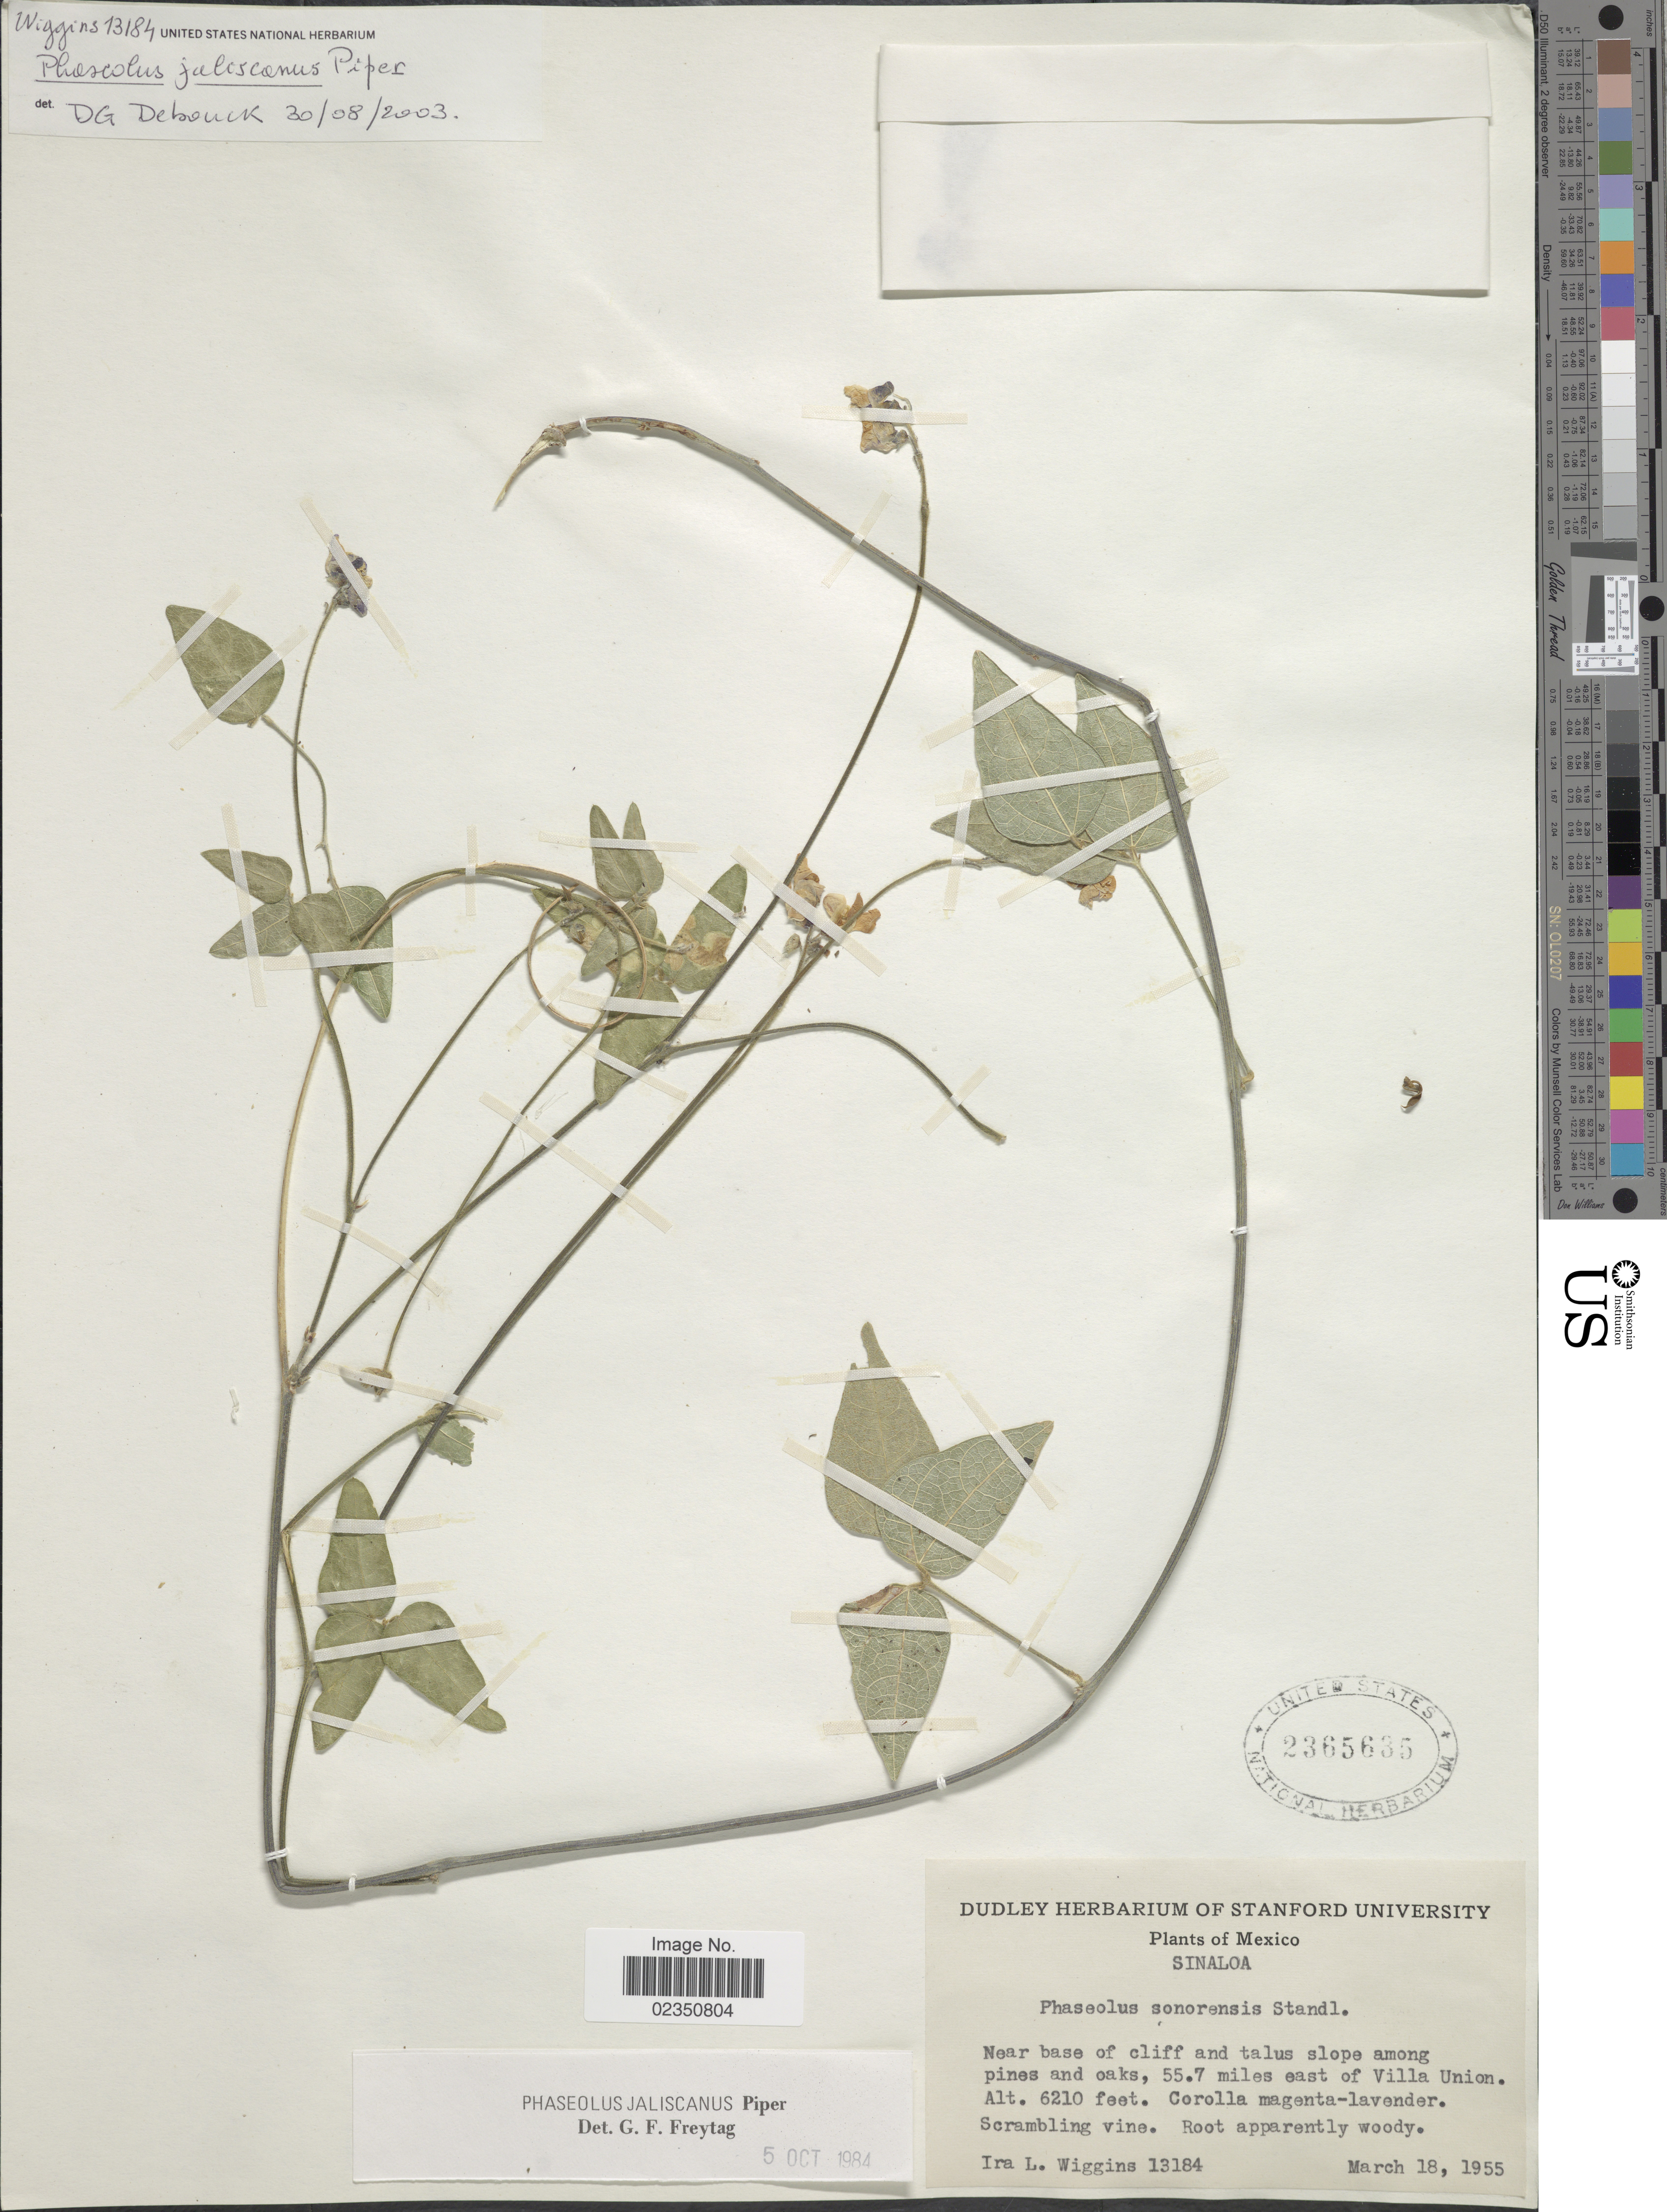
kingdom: Plantae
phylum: Tracheophyta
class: Magnoliopsida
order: Fabales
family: Fabaceae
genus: Phaseolus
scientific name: Phaseolus jaliscanus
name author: Piper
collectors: I. L. Wiggins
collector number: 13184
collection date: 1955-03-18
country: Mexico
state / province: Sinaloa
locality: Near base of cliff and talus slope among pines and oaks, 55.7 miles east of Villa Union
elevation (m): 1893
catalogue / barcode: US 2365635